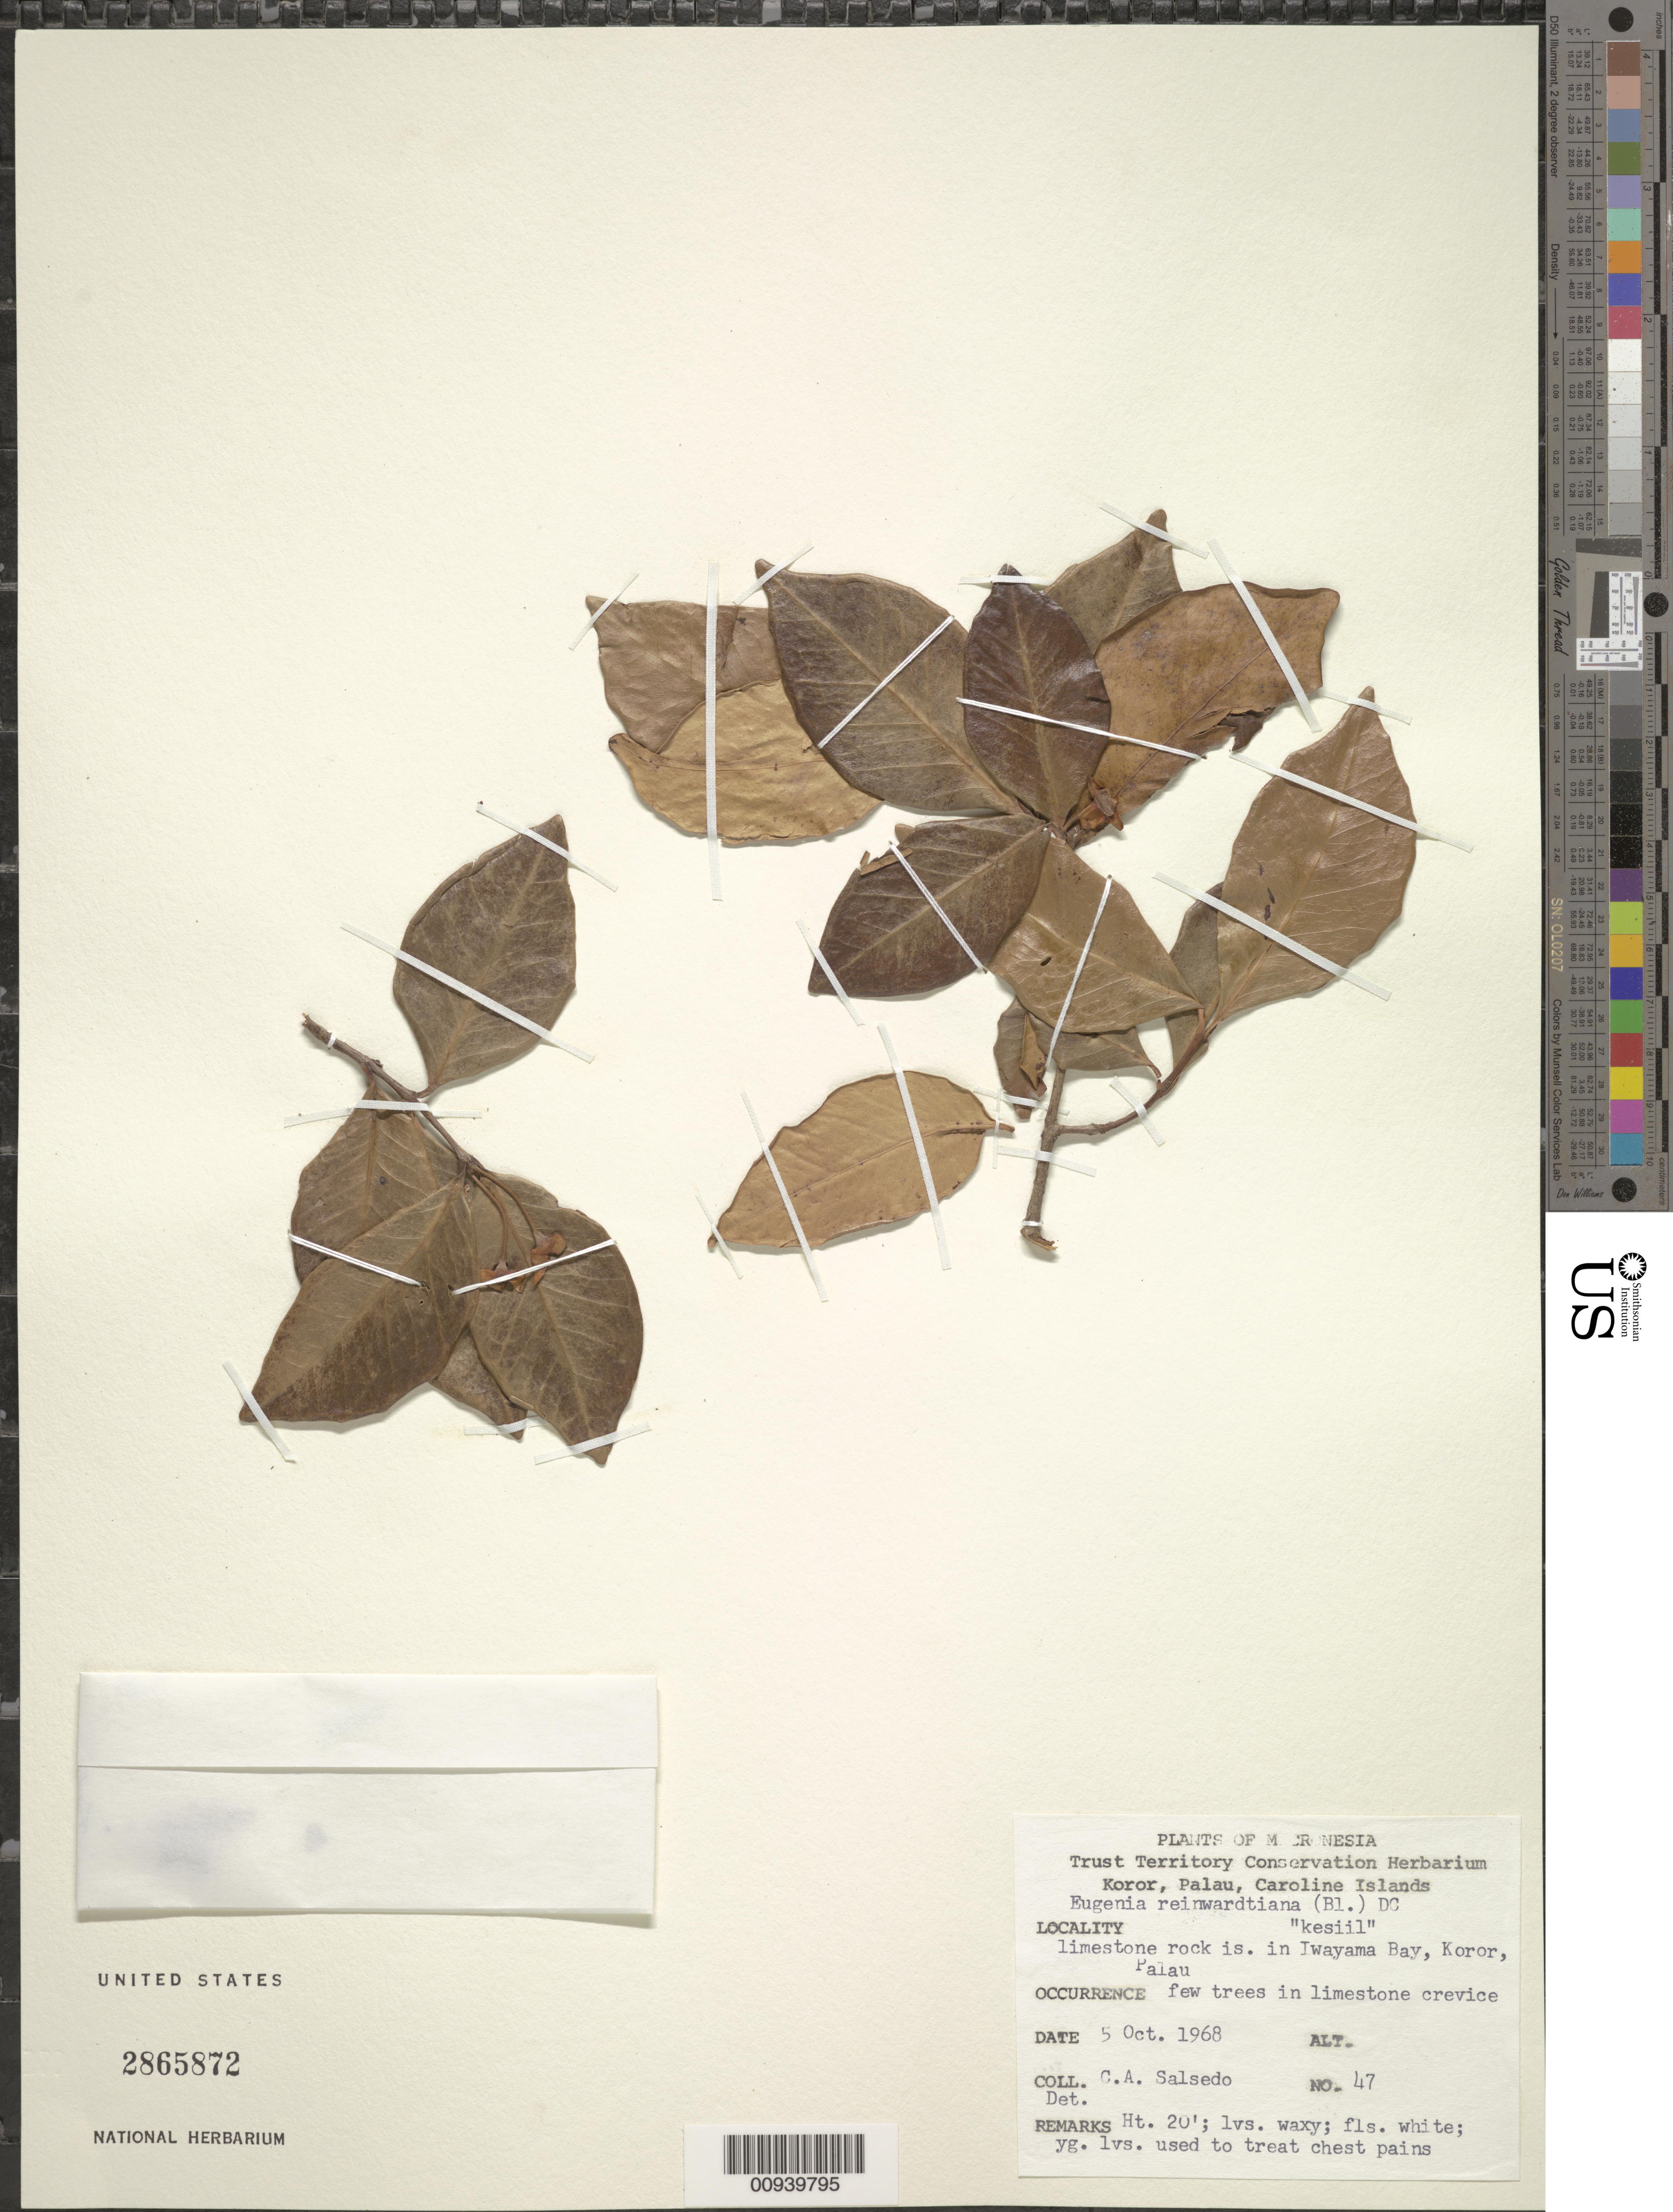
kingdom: Plantae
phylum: Tracheophyta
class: Magnoliopsida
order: Myrtales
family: Myrtaceae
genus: Eugenia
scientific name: Eugenia reinwardtiana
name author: (Blume) DC.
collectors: C.A. Salsedo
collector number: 47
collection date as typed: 05 Oct 1968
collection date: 1968-10-05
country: Palau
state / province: Koror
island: Oreor (Koror)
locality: Iwayama Bay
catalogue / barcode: US 2865872